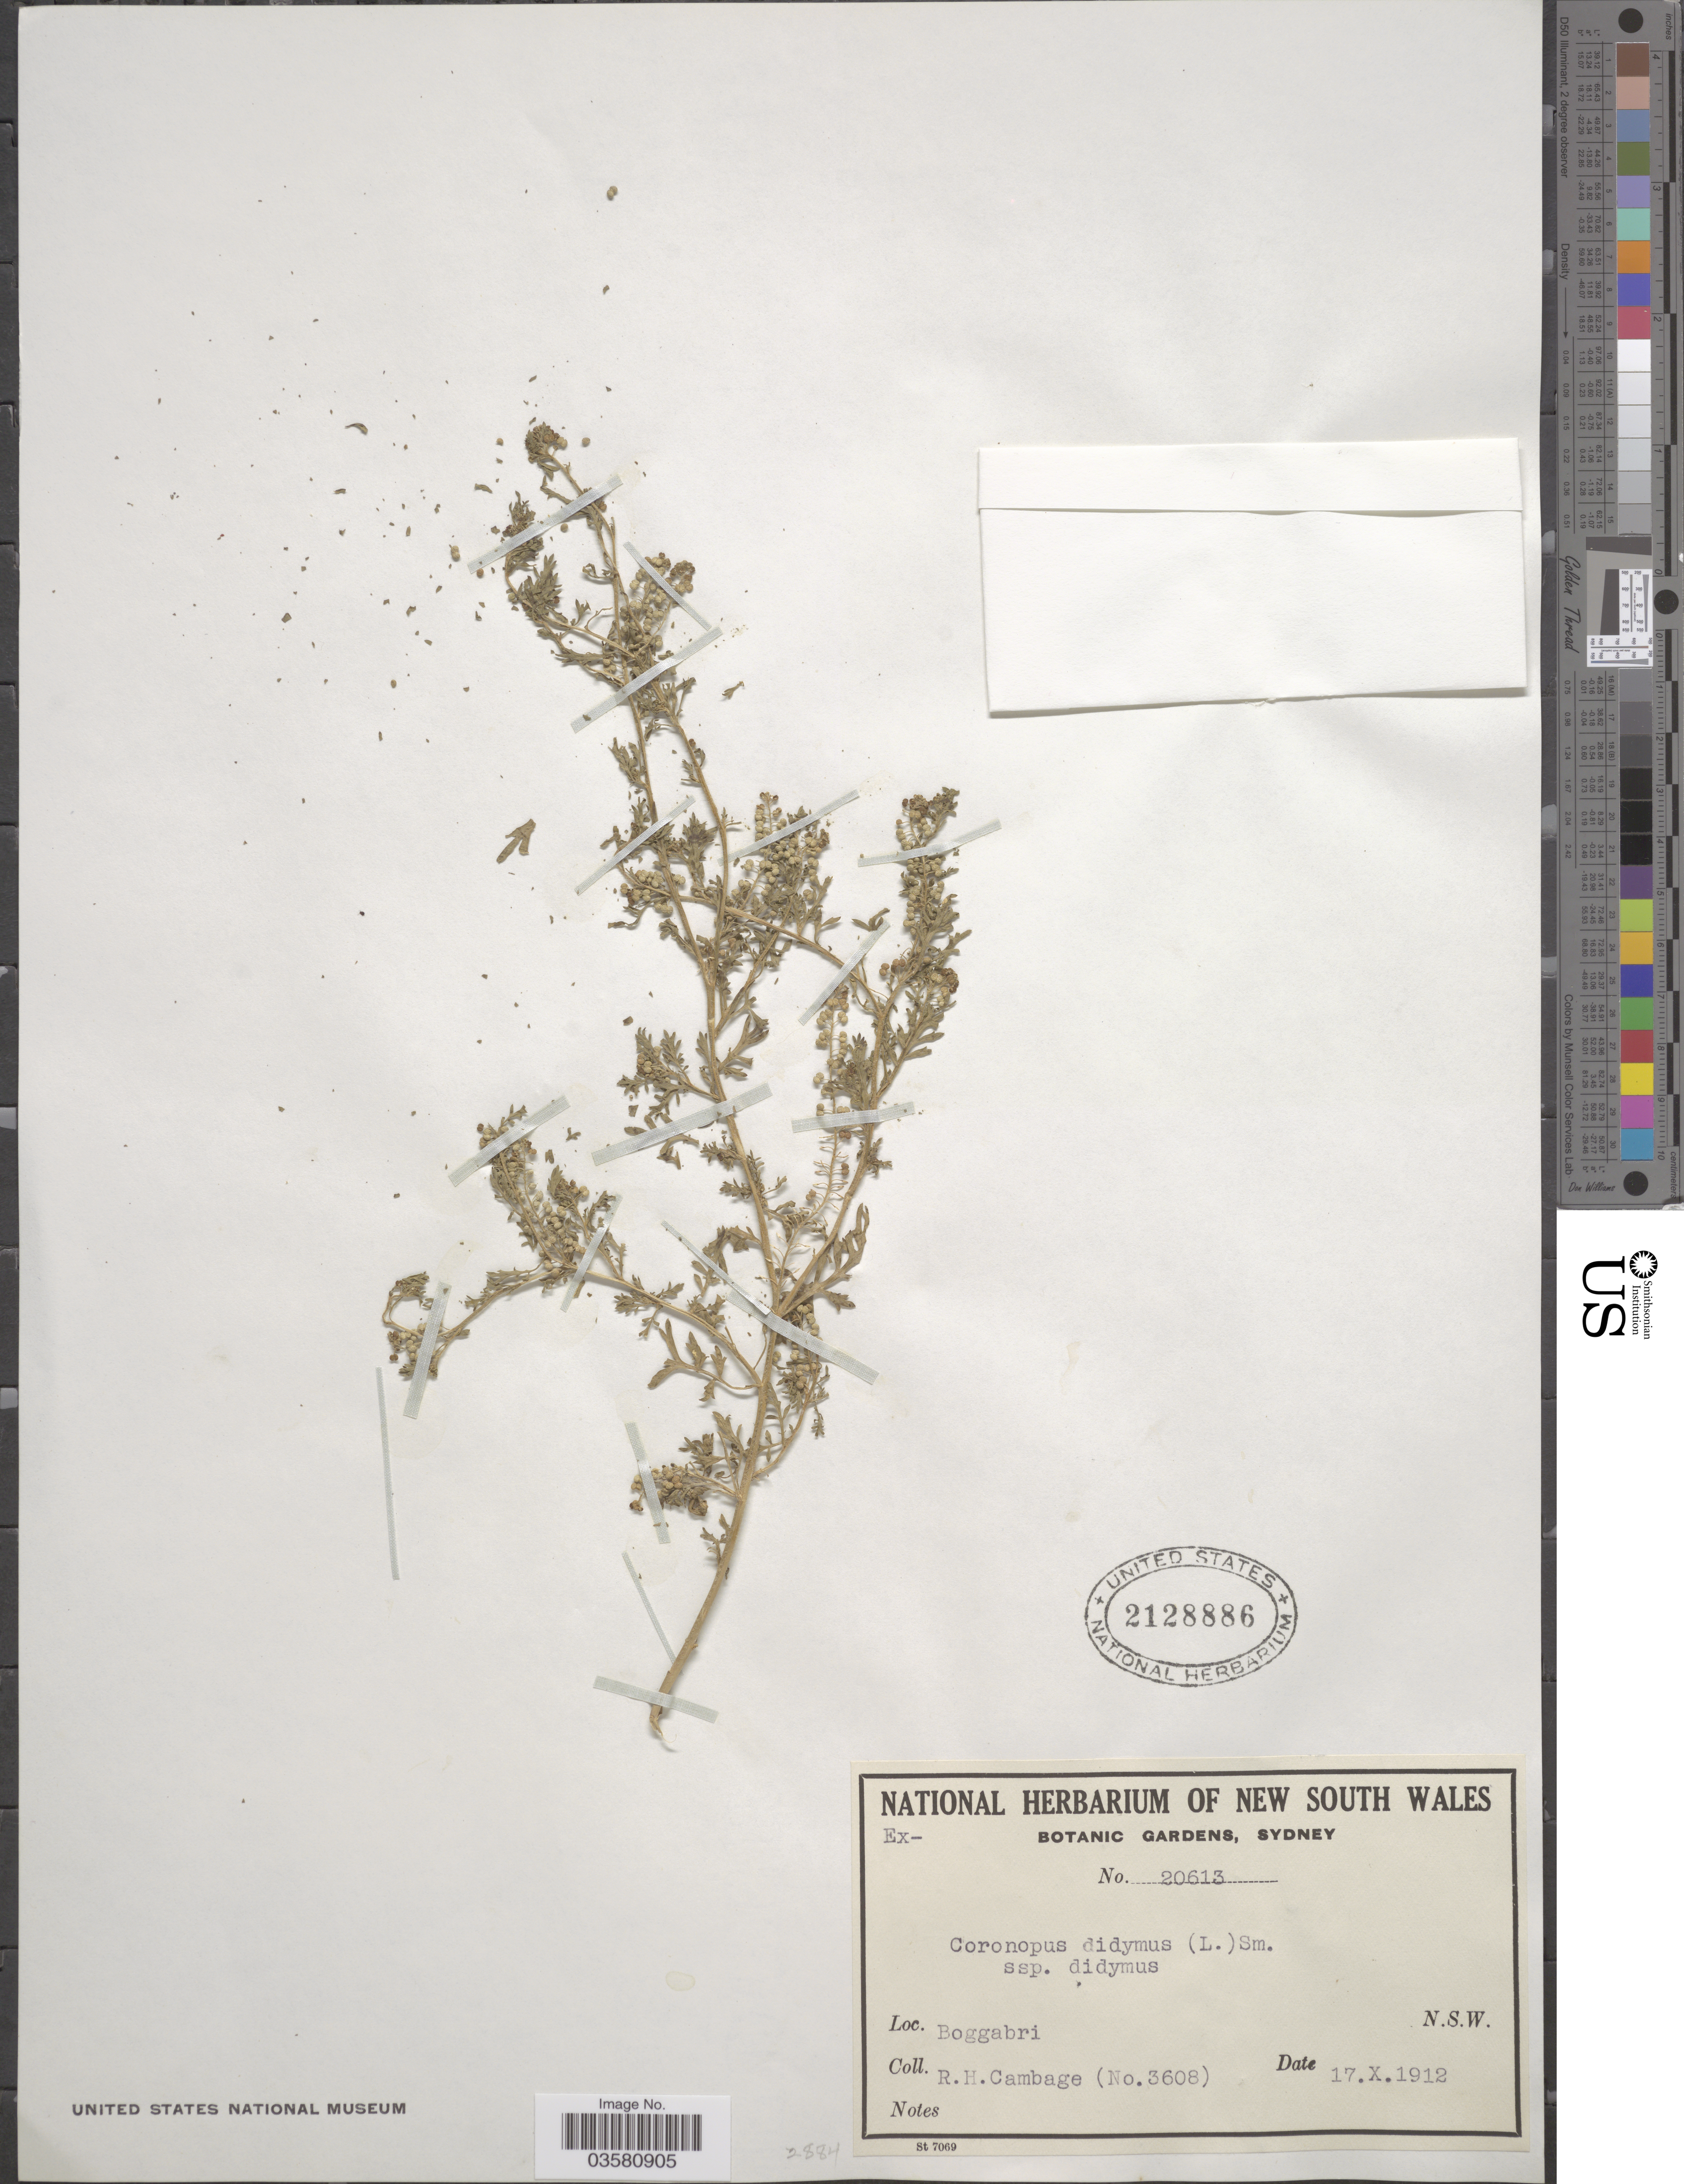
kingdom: Plantae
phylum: Tracheophyta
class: Magnoliopsida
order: Brassicales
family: Brassicaceae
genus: Lepidium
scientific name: Lepidium didymum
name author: L.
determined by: Strong, M. T., (US), Smithsonian Institution - National Museum of Natural History (UNITED STATES)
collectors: R. Cambage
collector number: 3608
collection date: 1912-10-17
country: Australia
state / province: New South Wales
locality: Boggabri.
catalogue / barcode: US 2128886